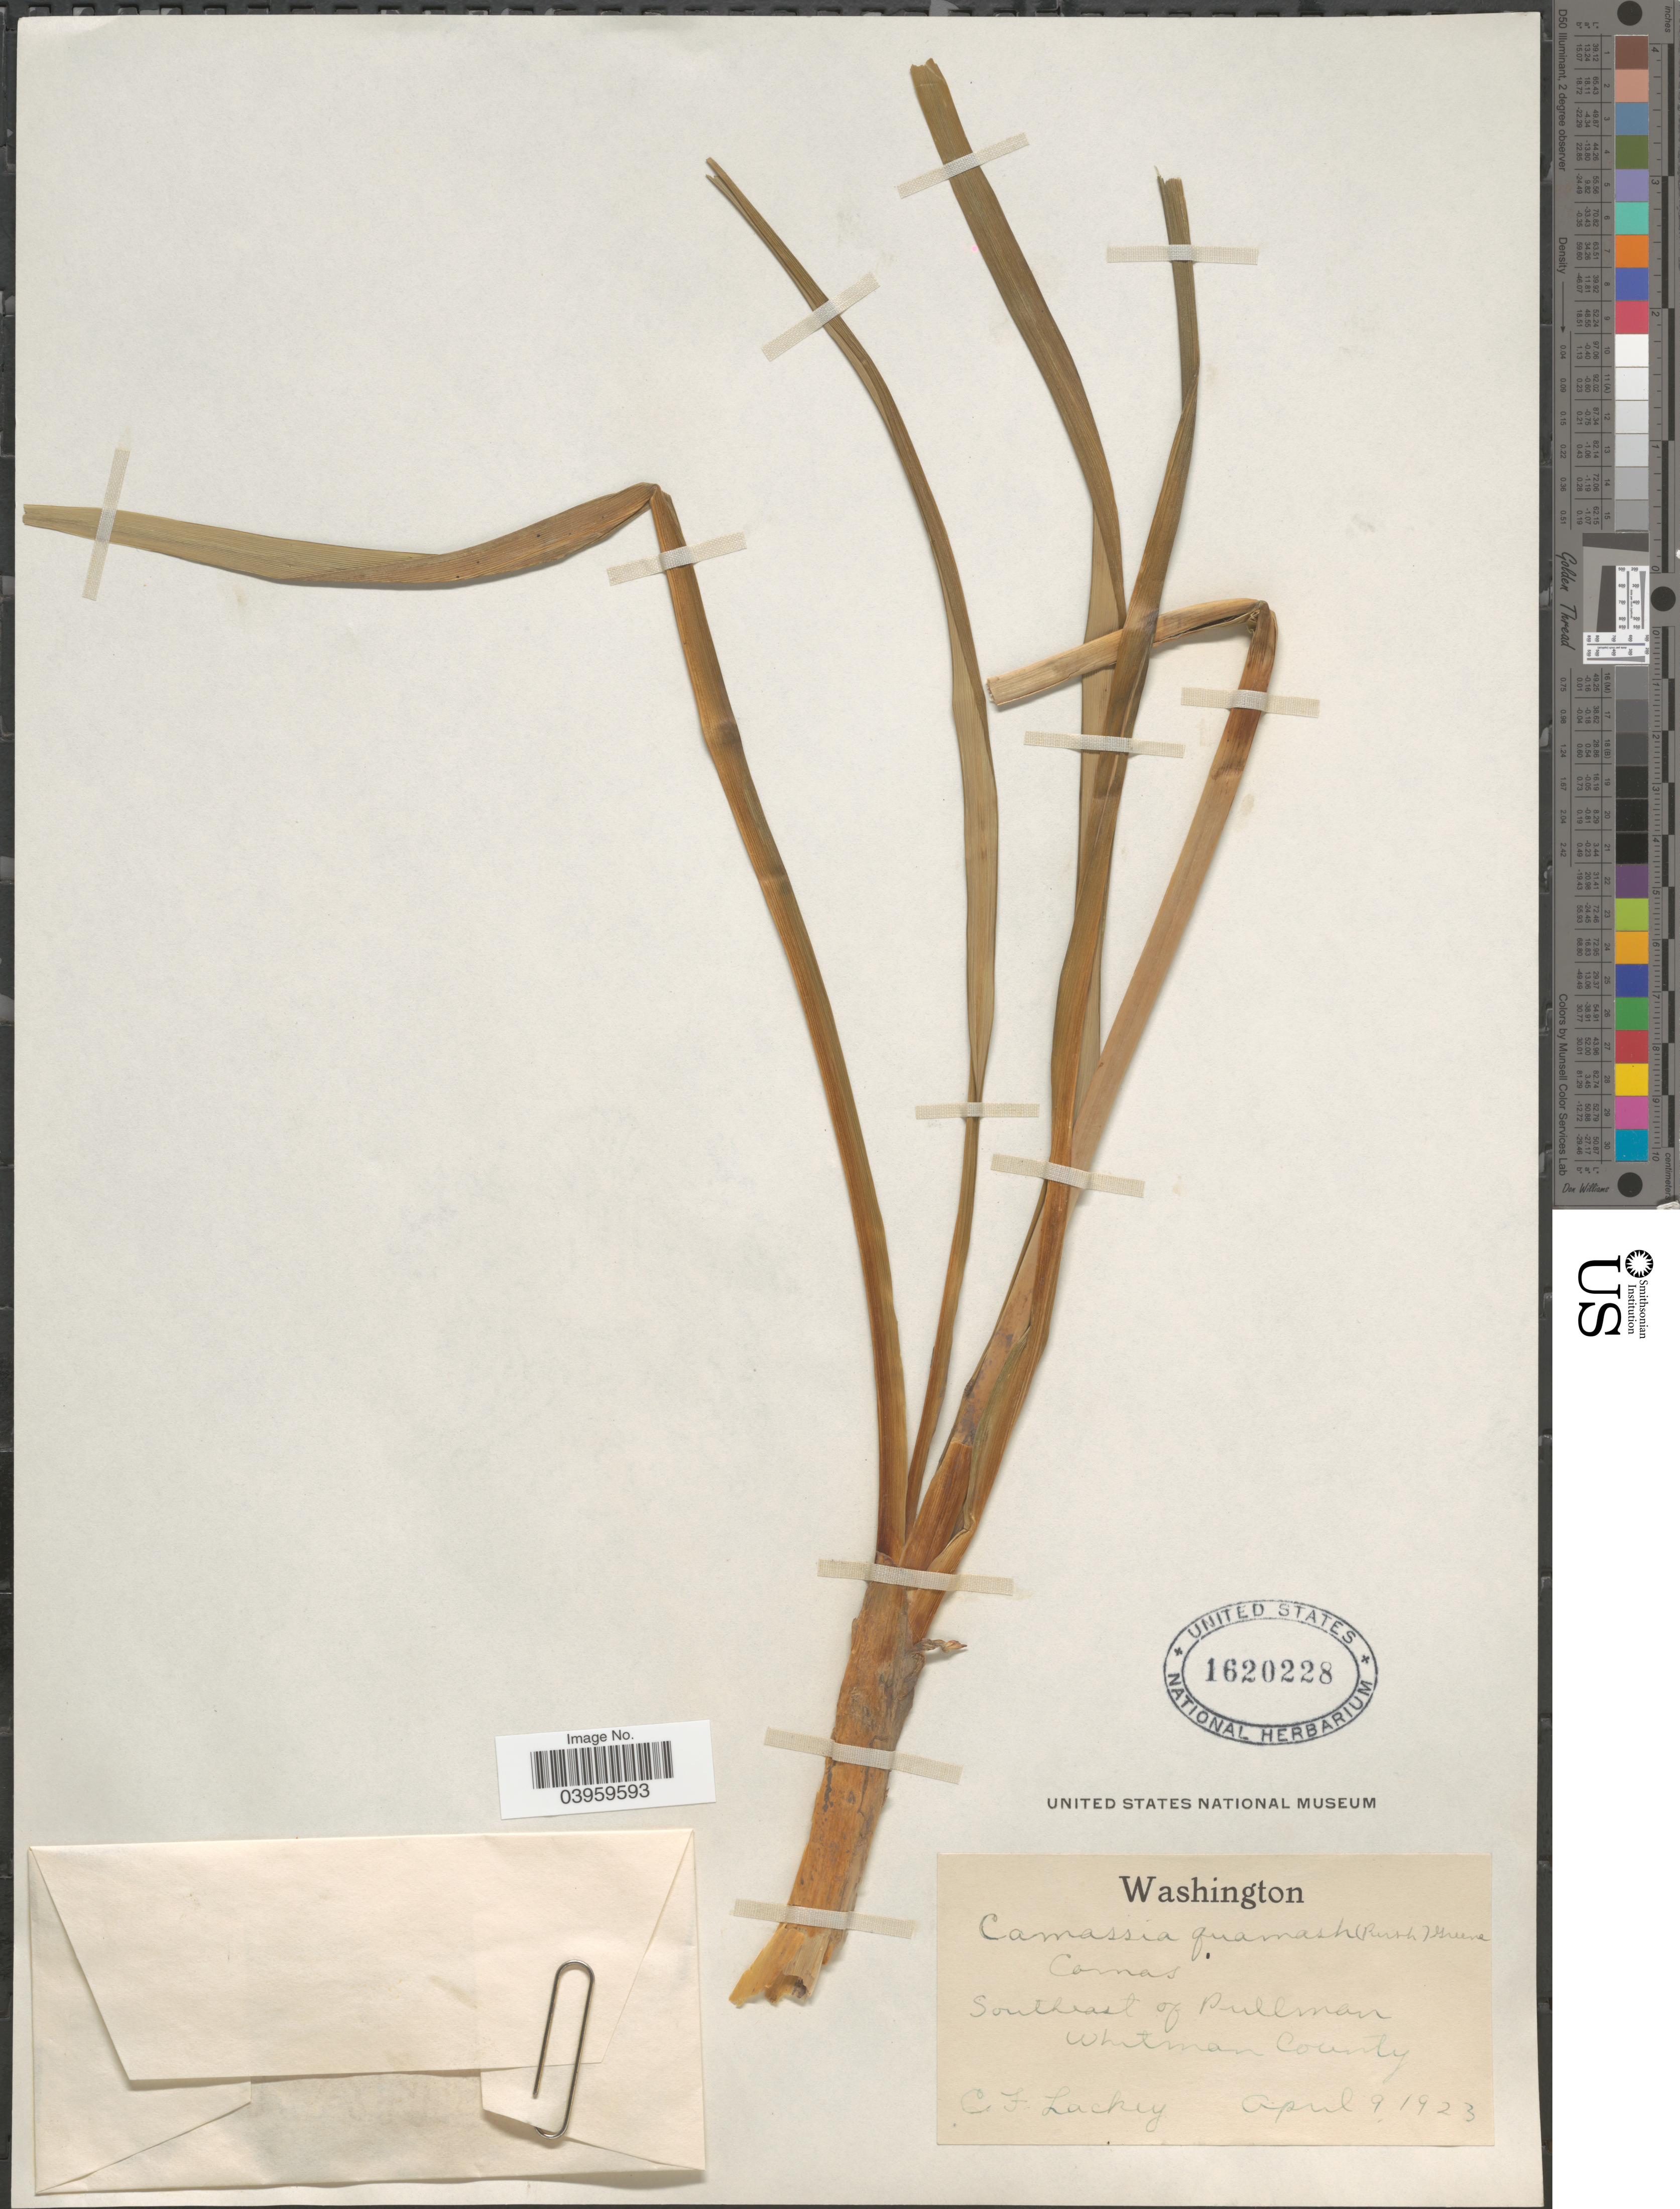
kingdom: Plantae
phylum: Tracheophyta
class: Liliopsida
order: Asparagales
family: Asparagaceae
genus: Camassia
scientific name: Camassia quamash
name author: (Pursh) Greene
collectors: C. Lackey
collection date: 1923-04-09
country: United States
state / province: Washington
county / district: Whitman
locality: Southeast of Pullman. Whitman County.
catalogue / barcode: US 1620228